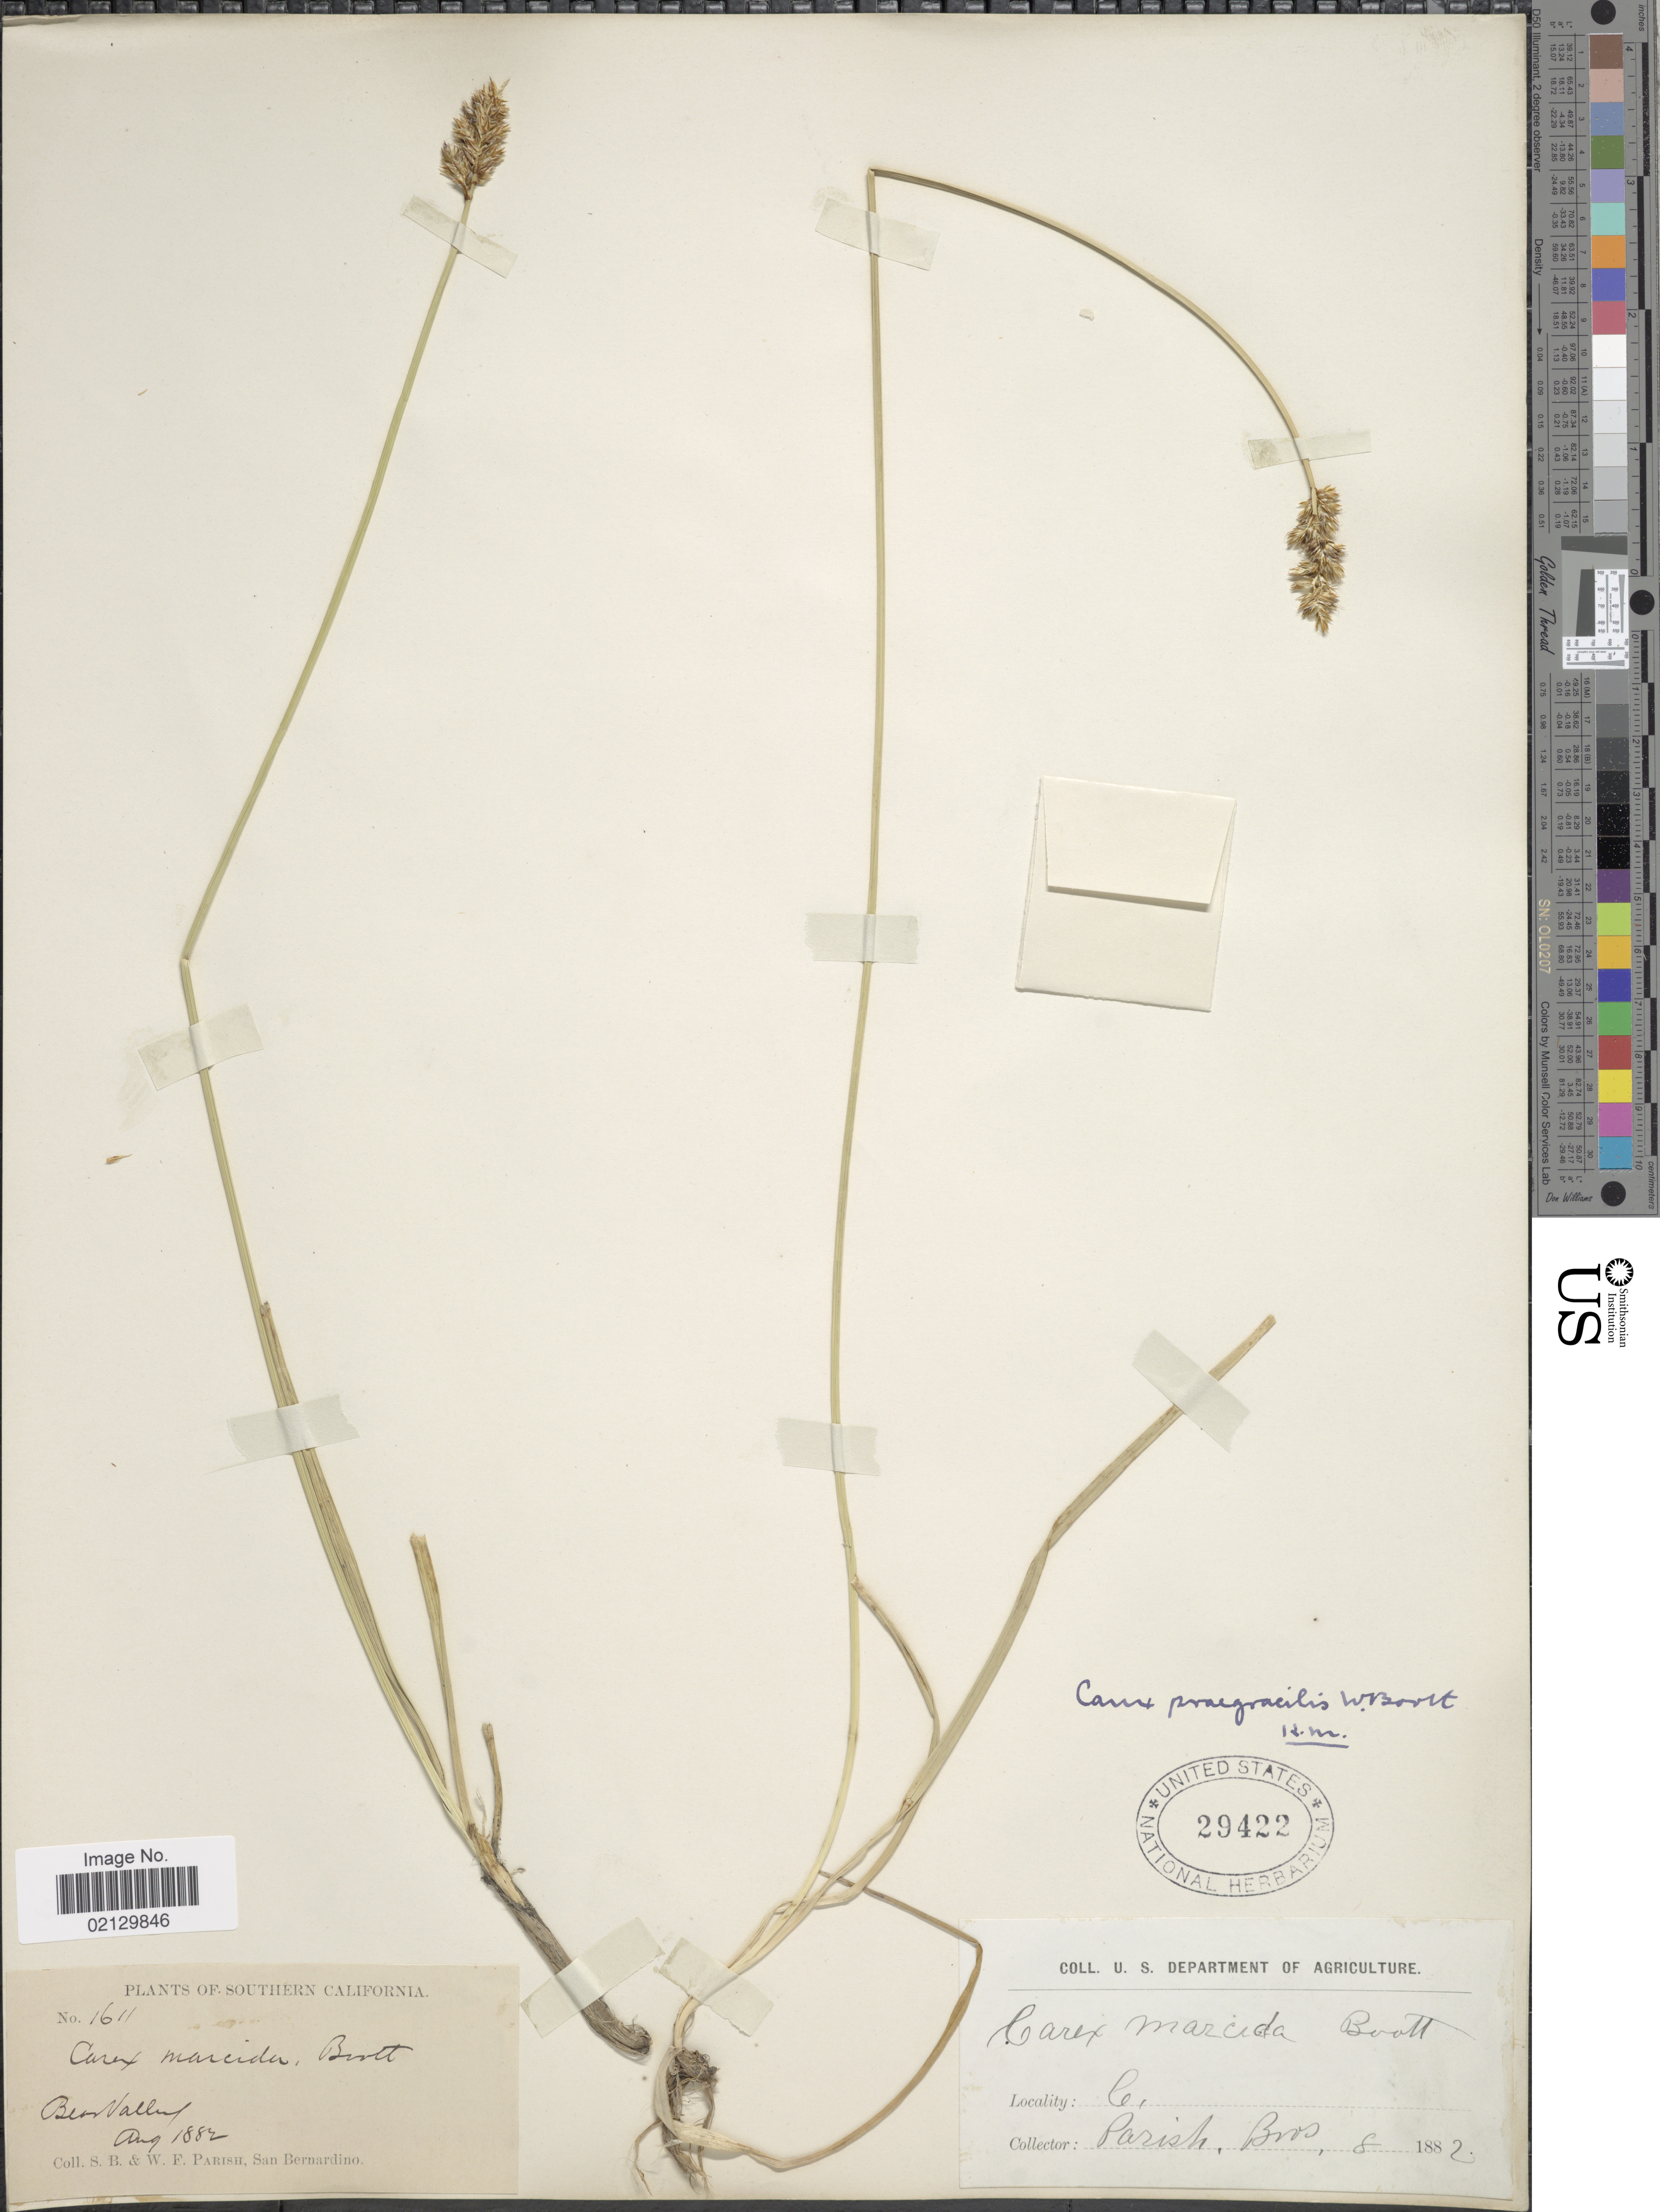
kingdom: Plantae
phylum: Tracheophyta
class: Liliopsida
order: Poales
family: Cyperaceae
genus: Carex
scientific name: Carex praegracilis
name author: W. Boott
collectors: S. B. Parish & W. F. Parish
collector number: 1611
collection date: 1882-08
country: United States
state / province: California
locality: Southern California, Bern Valley. C.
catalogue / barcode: US 29422